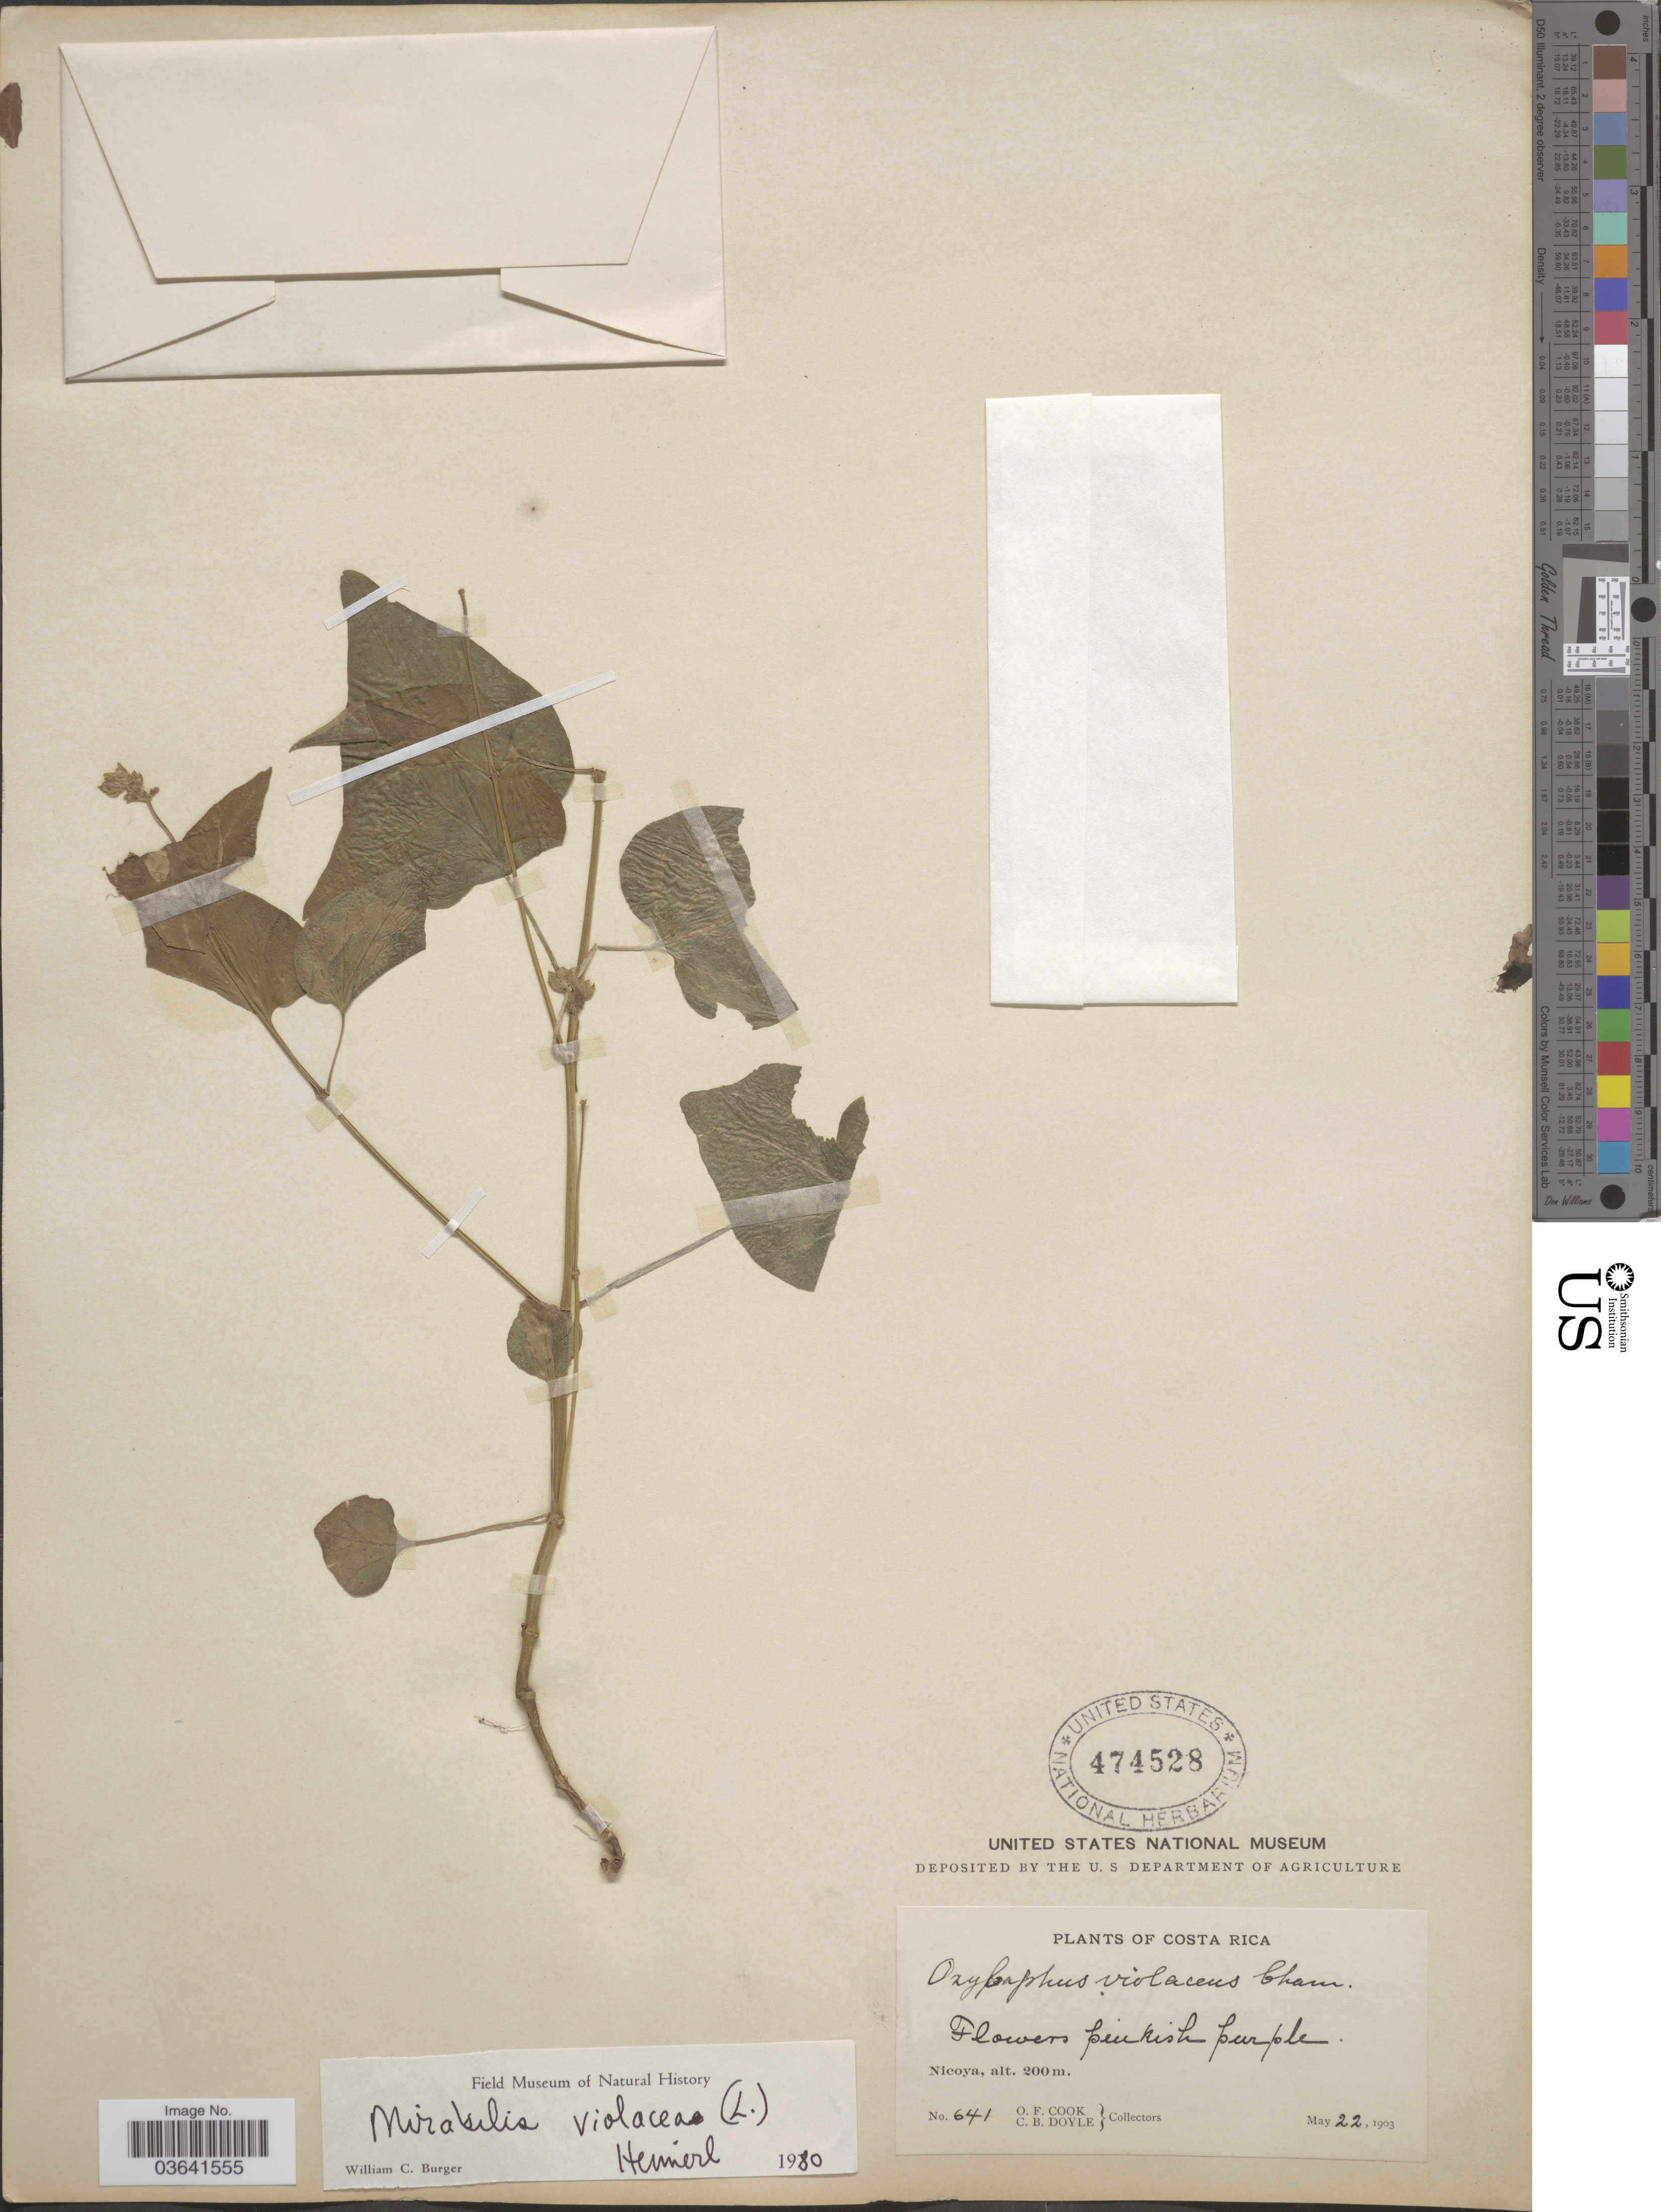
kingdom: Plantae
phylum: Tracheophyta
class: Magnoliopsida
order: Caryophyllales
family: Nyctaginaceae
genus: Mirabilis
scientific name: Mirabilis violacea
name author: (L.) Heimerl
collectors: O. F. Cook & C. Doyle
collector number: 641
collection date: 1903-05-22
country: Costa Rica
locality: Nicoya.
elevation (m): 200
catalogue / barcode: US 474528